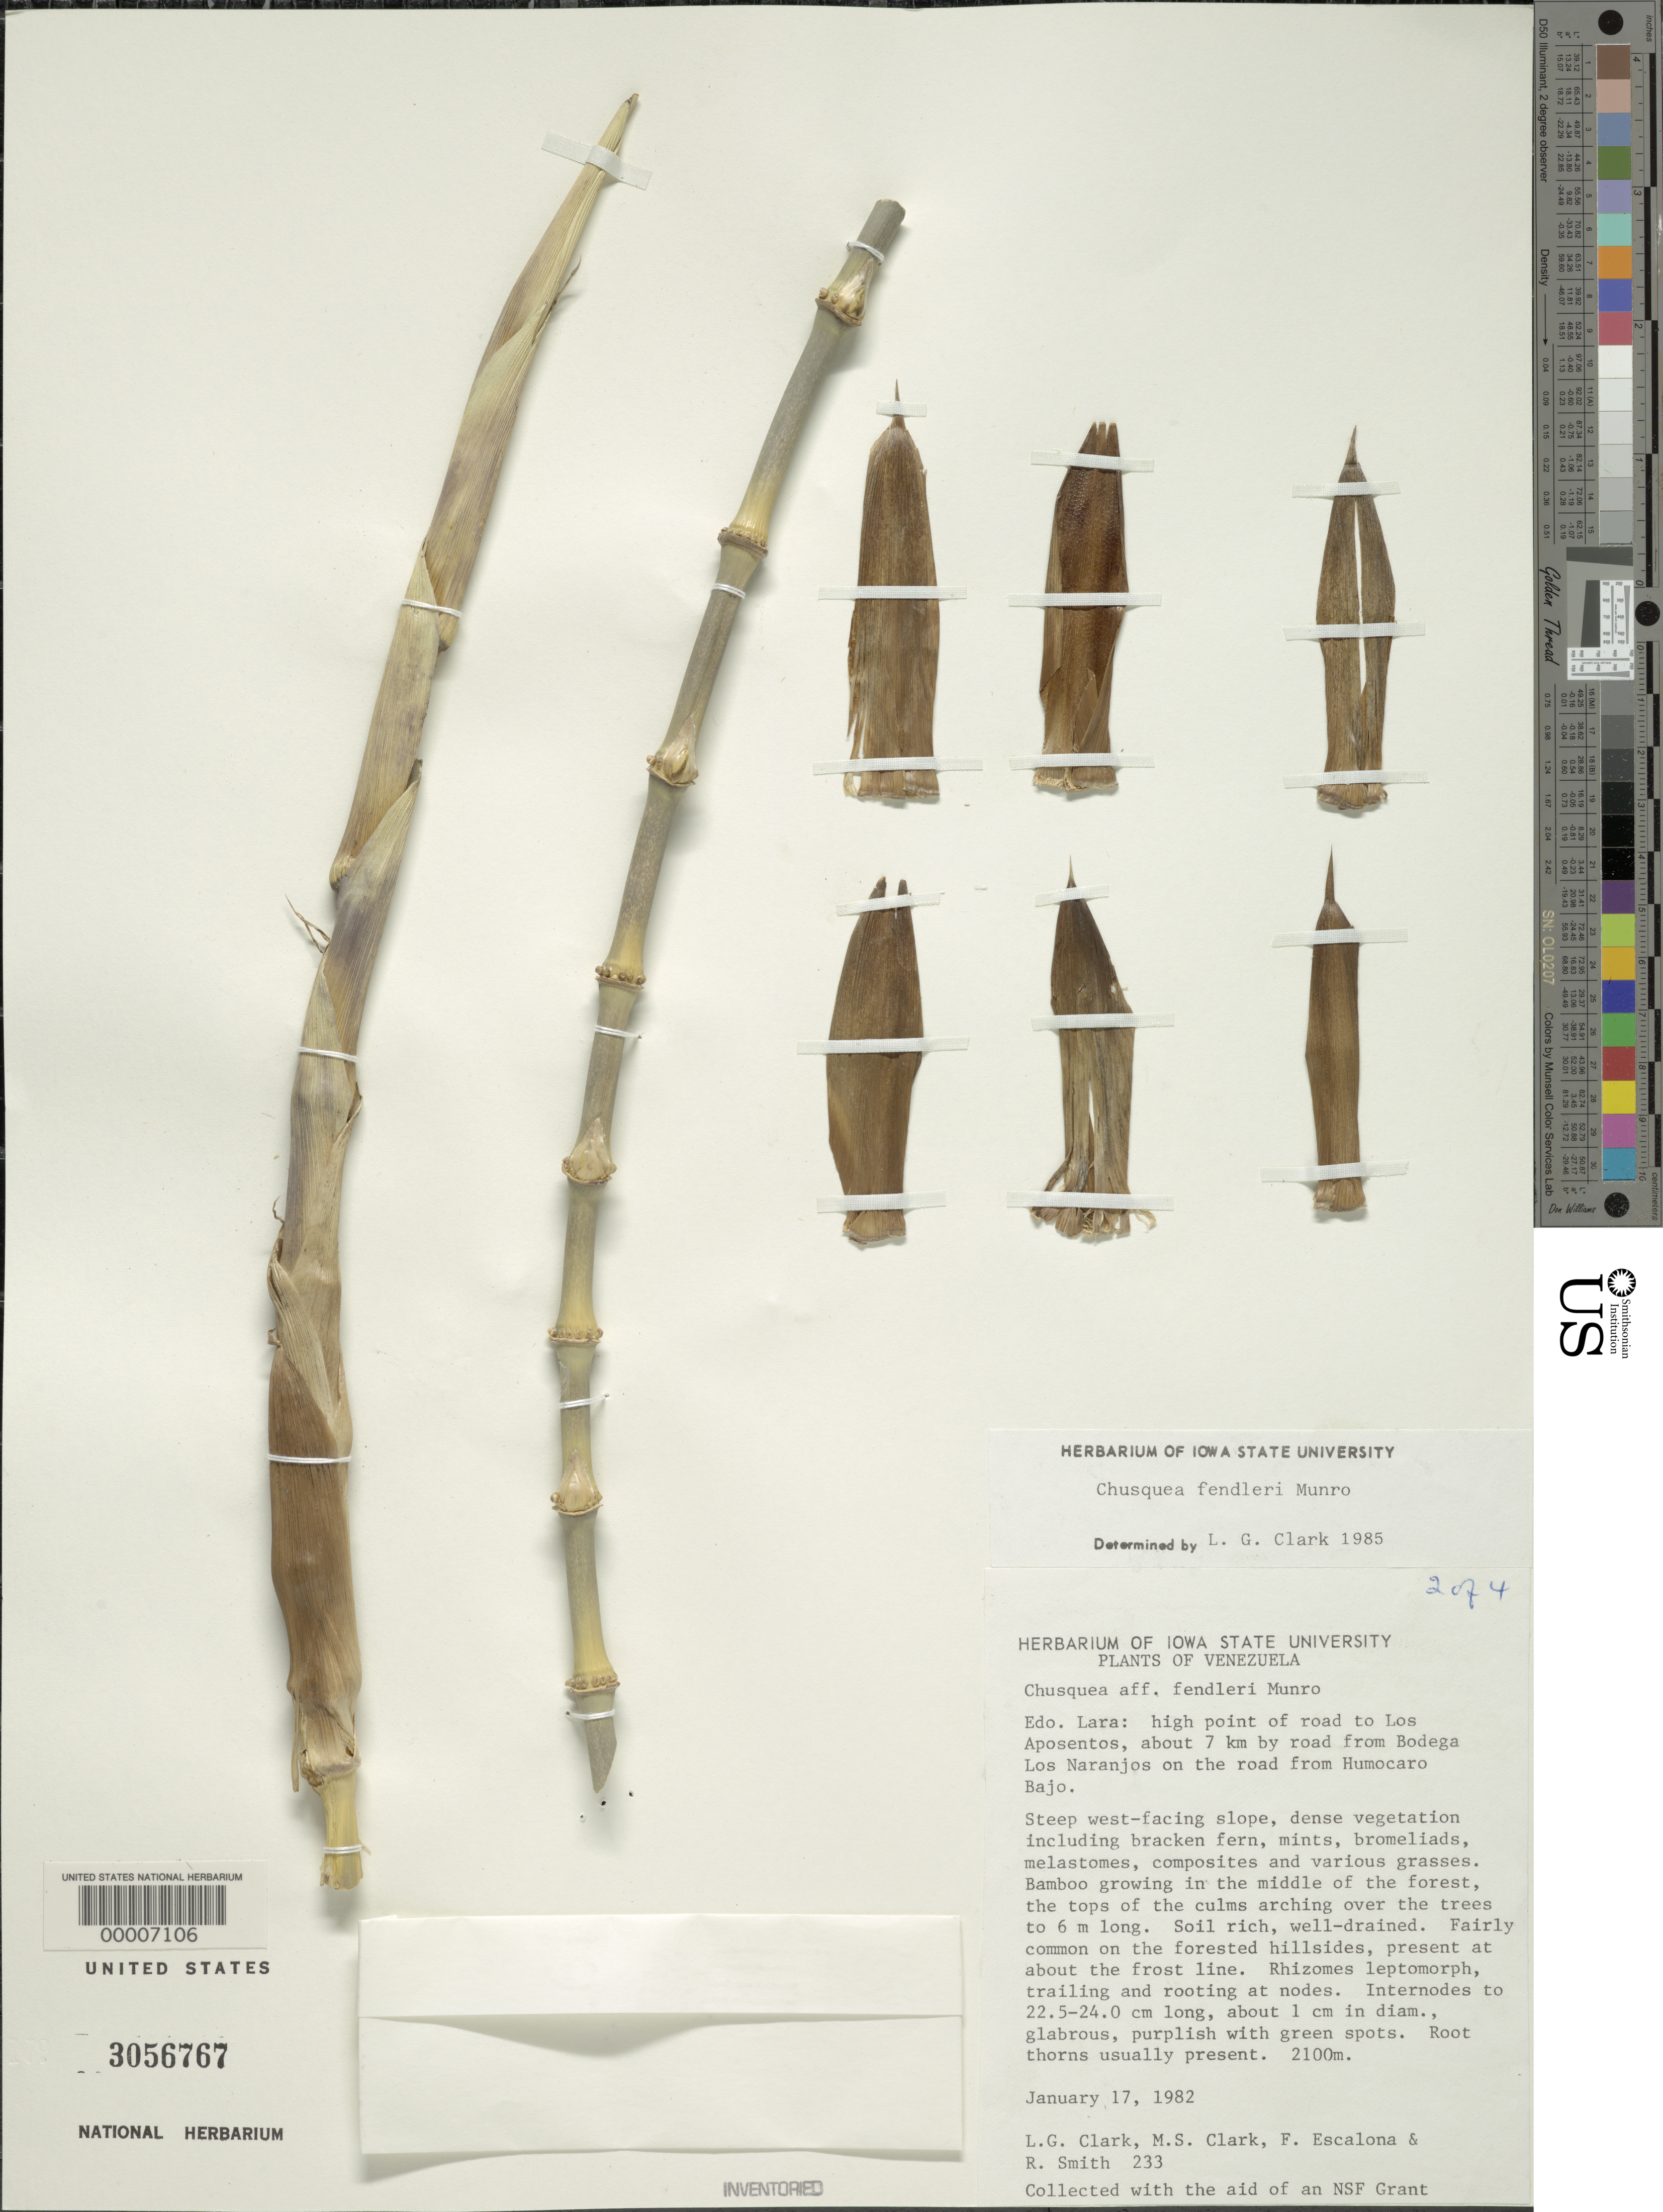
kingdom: Plantae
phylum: Tracheophyta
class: Liliopsida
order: Poales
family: Poaceae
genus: Chusquea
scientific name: Chusquea fendleri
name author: Munro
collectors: L. G. Clark, M. S. Clark, F. Escalona & R. Smith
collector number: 233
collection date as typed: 17 Jan 1982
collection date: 1982-01-17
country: Venezuela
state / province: Lara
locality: Los aposentos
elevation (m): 2100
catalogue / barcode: US 3056767